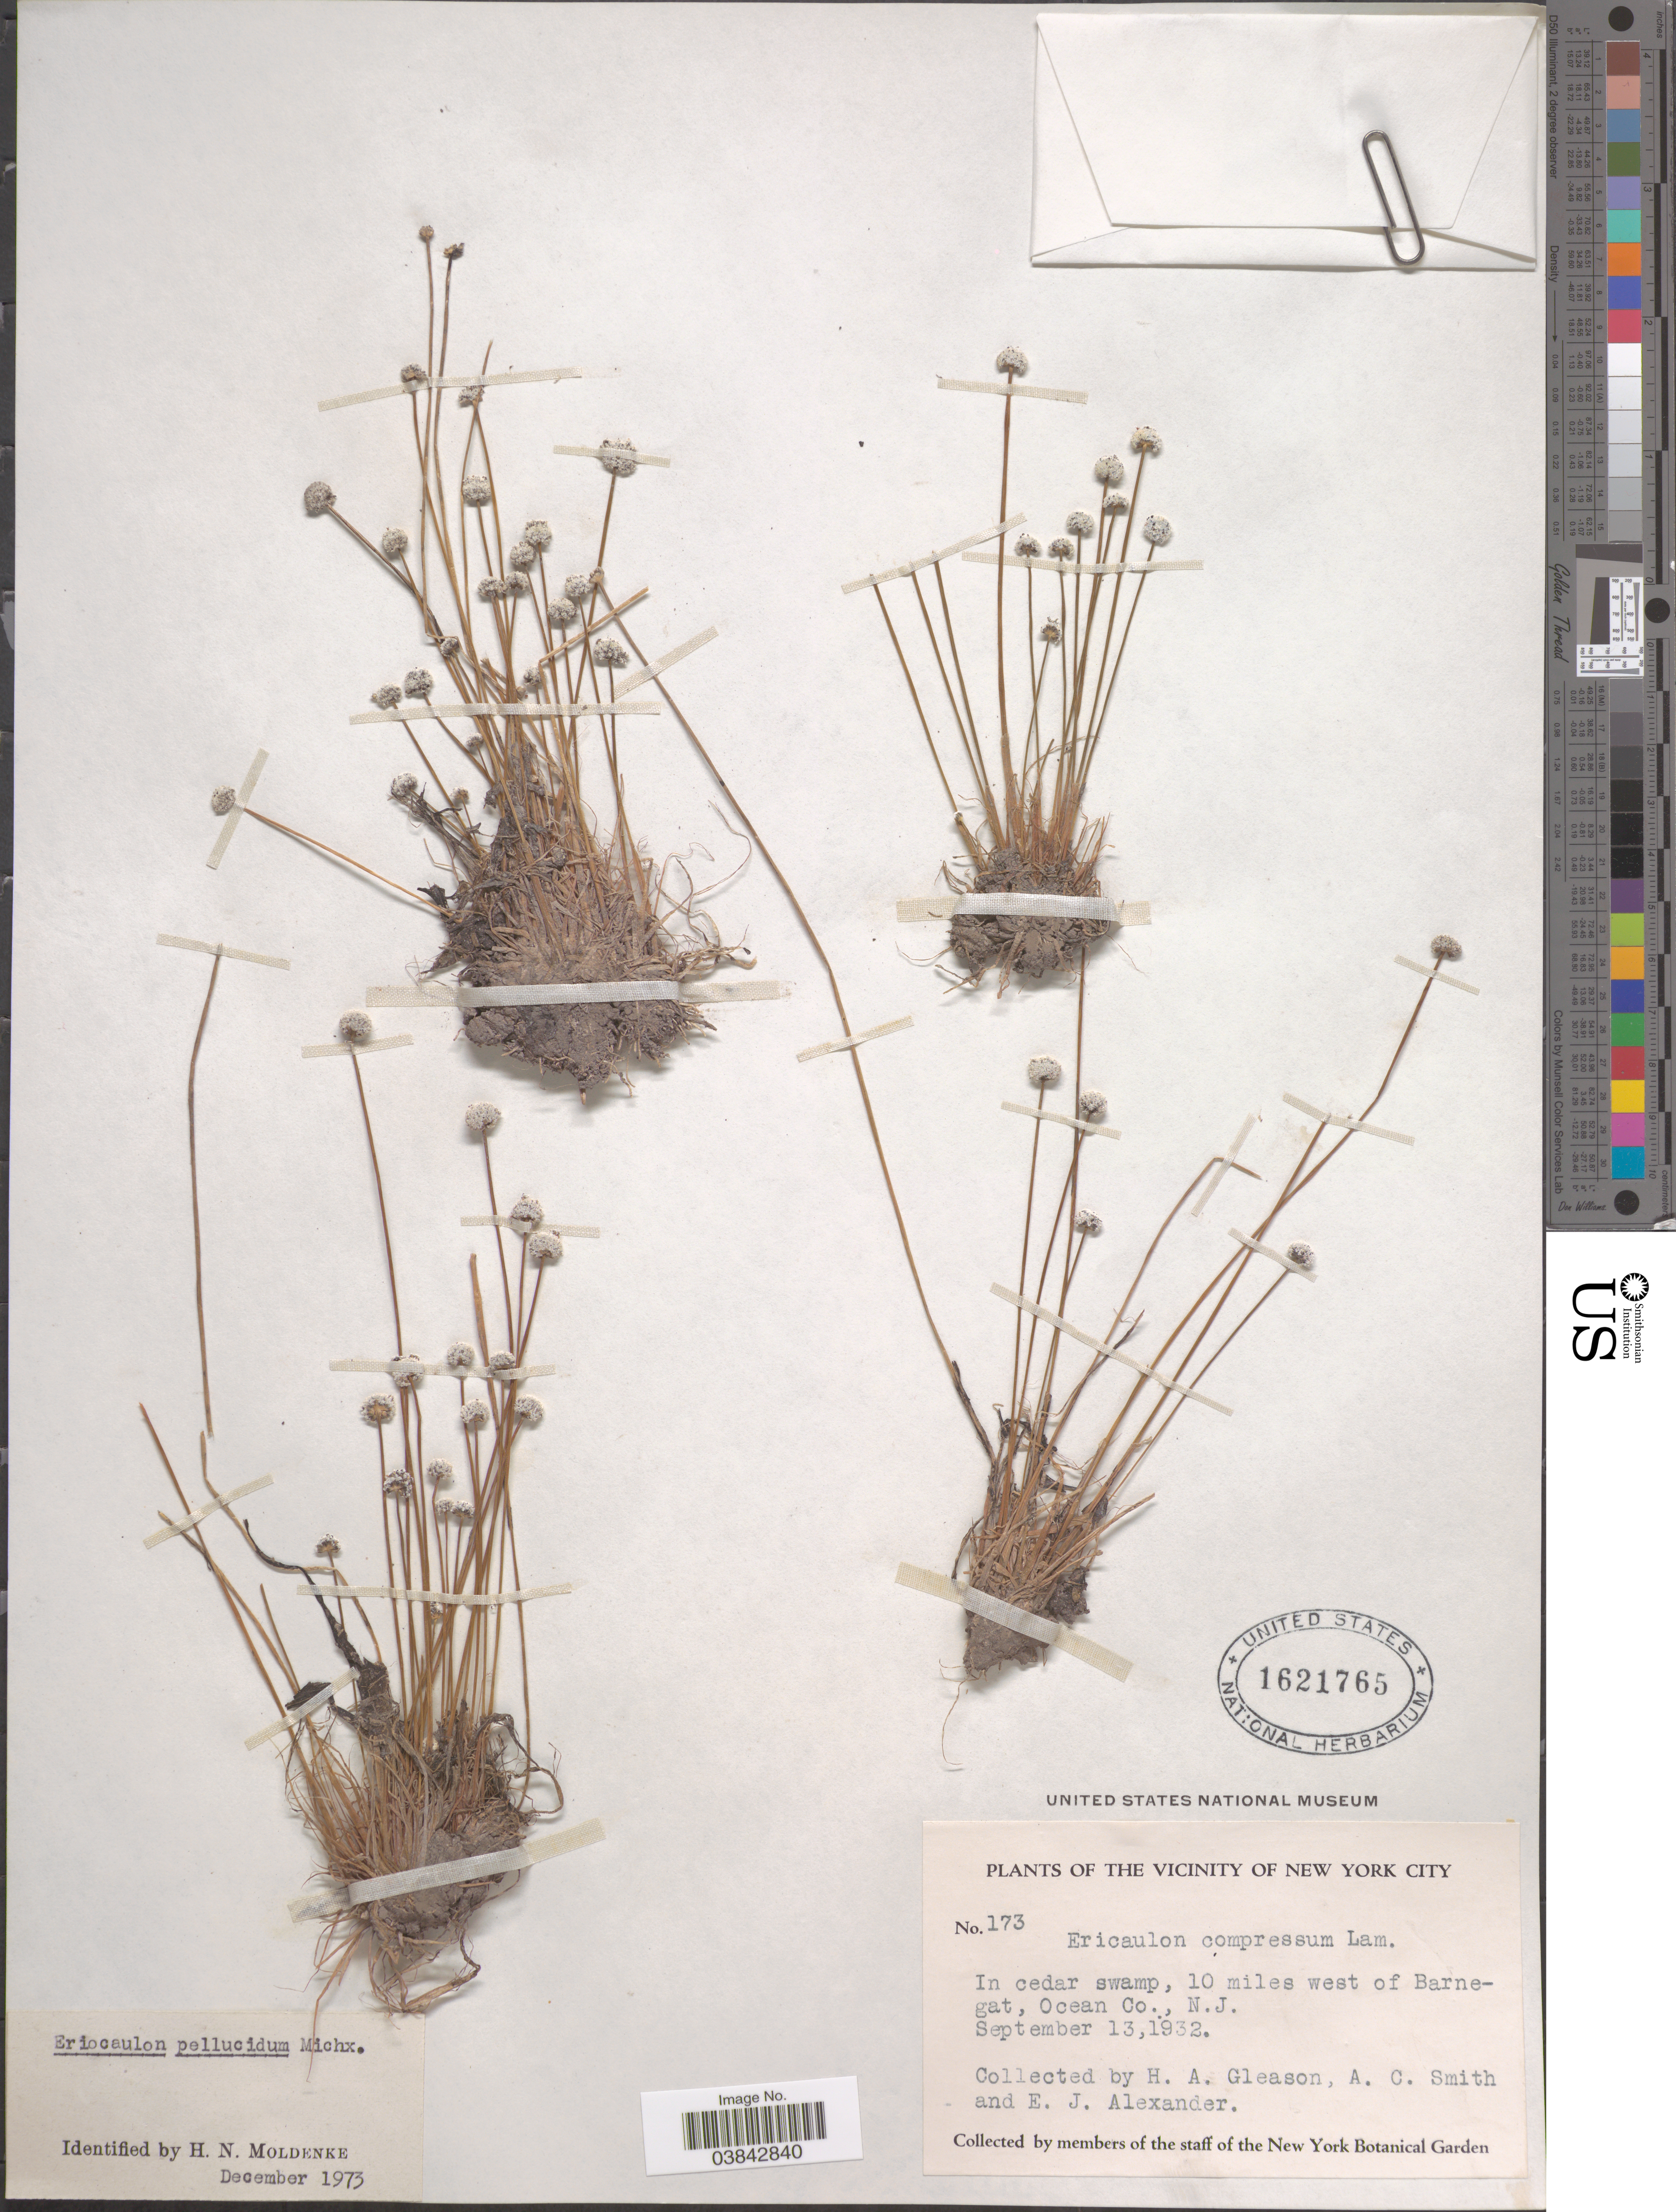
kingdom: Plantae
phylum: Tracheophyta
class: Liliopsida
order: Poales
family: Eriocaulaceae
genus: Eriocaulon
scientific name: Eriocaulon aquaticum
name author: (Hill) Druce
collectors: H. A. Gleason, A. C. Smith & E. J. Alexander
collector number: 173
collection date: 1932-09-13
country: United States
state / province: New Jersey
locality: The Vicinity of New York City. In cedar swamp, 10 miles west of Barnegat, Ocean Co.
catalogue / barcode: US 1621765